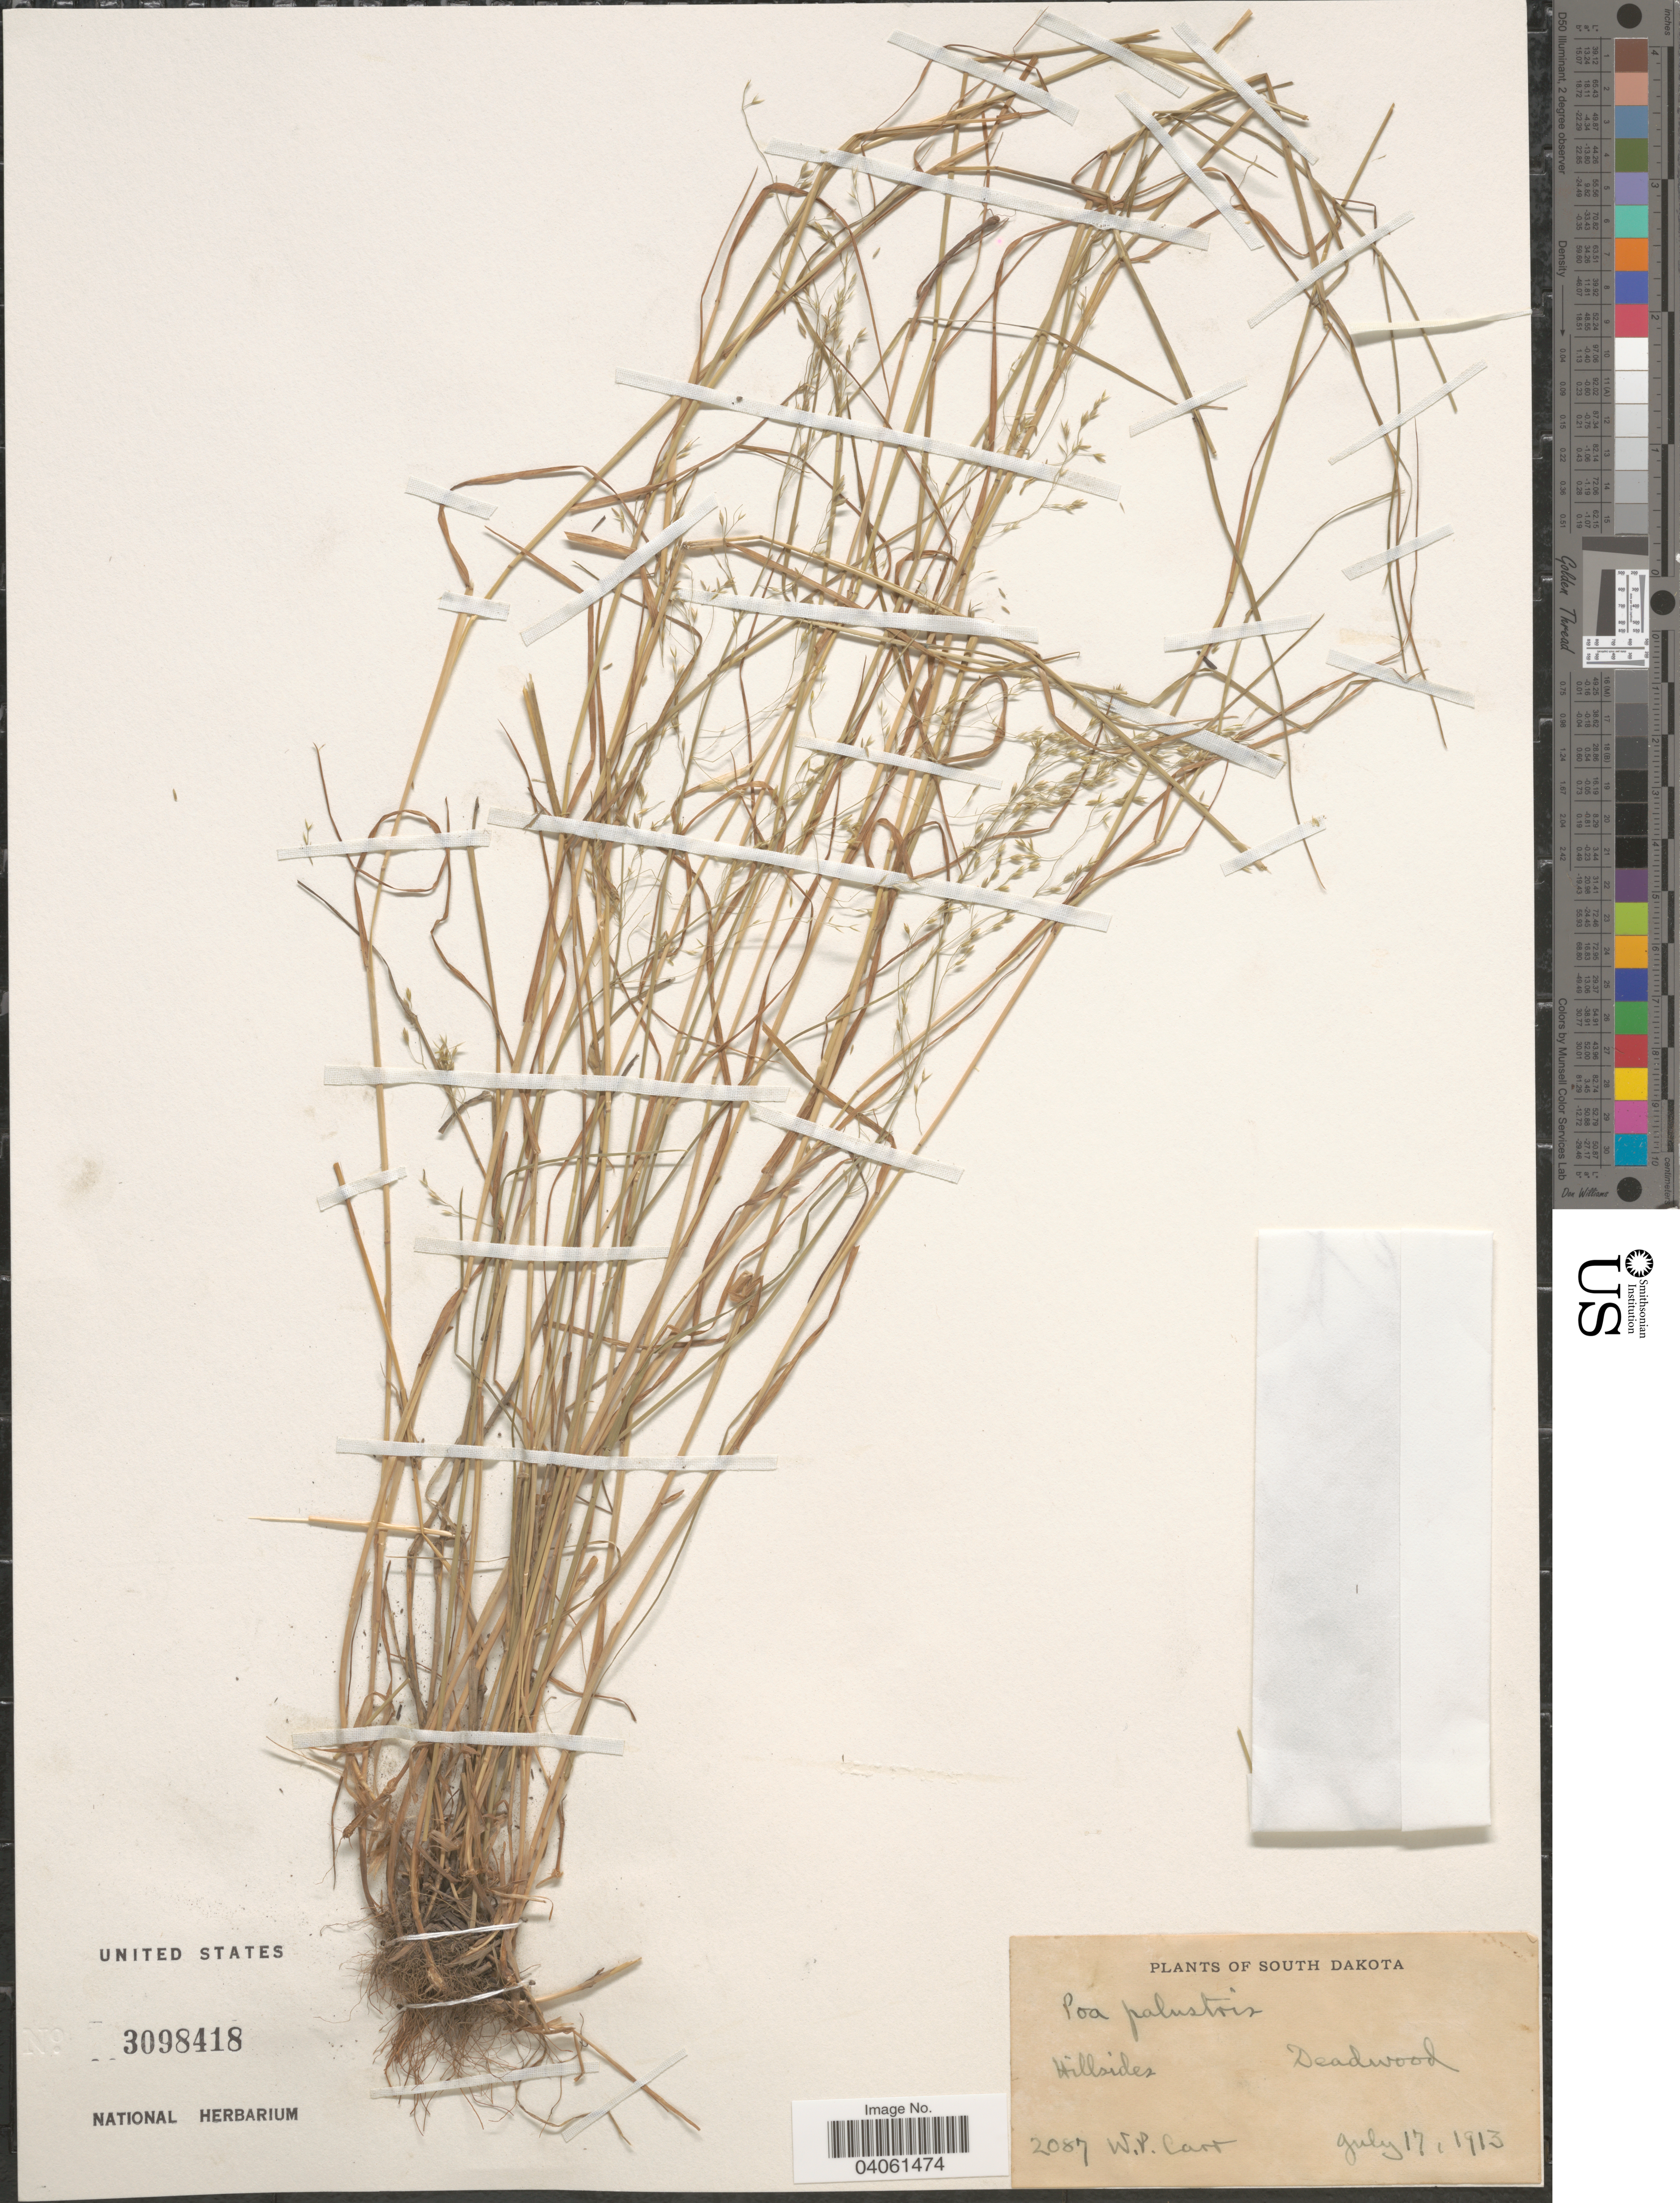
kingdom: Plantae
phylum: Tracheophyta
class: Liliopsida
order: Poales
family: Poaceae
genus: Poa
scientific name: Poa palustris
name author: L.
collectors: W. Carr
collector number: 2087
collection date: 1913-07-17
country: United States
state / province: South Dakota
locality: Hillsides, Deadwood.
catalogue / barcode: US 3098418